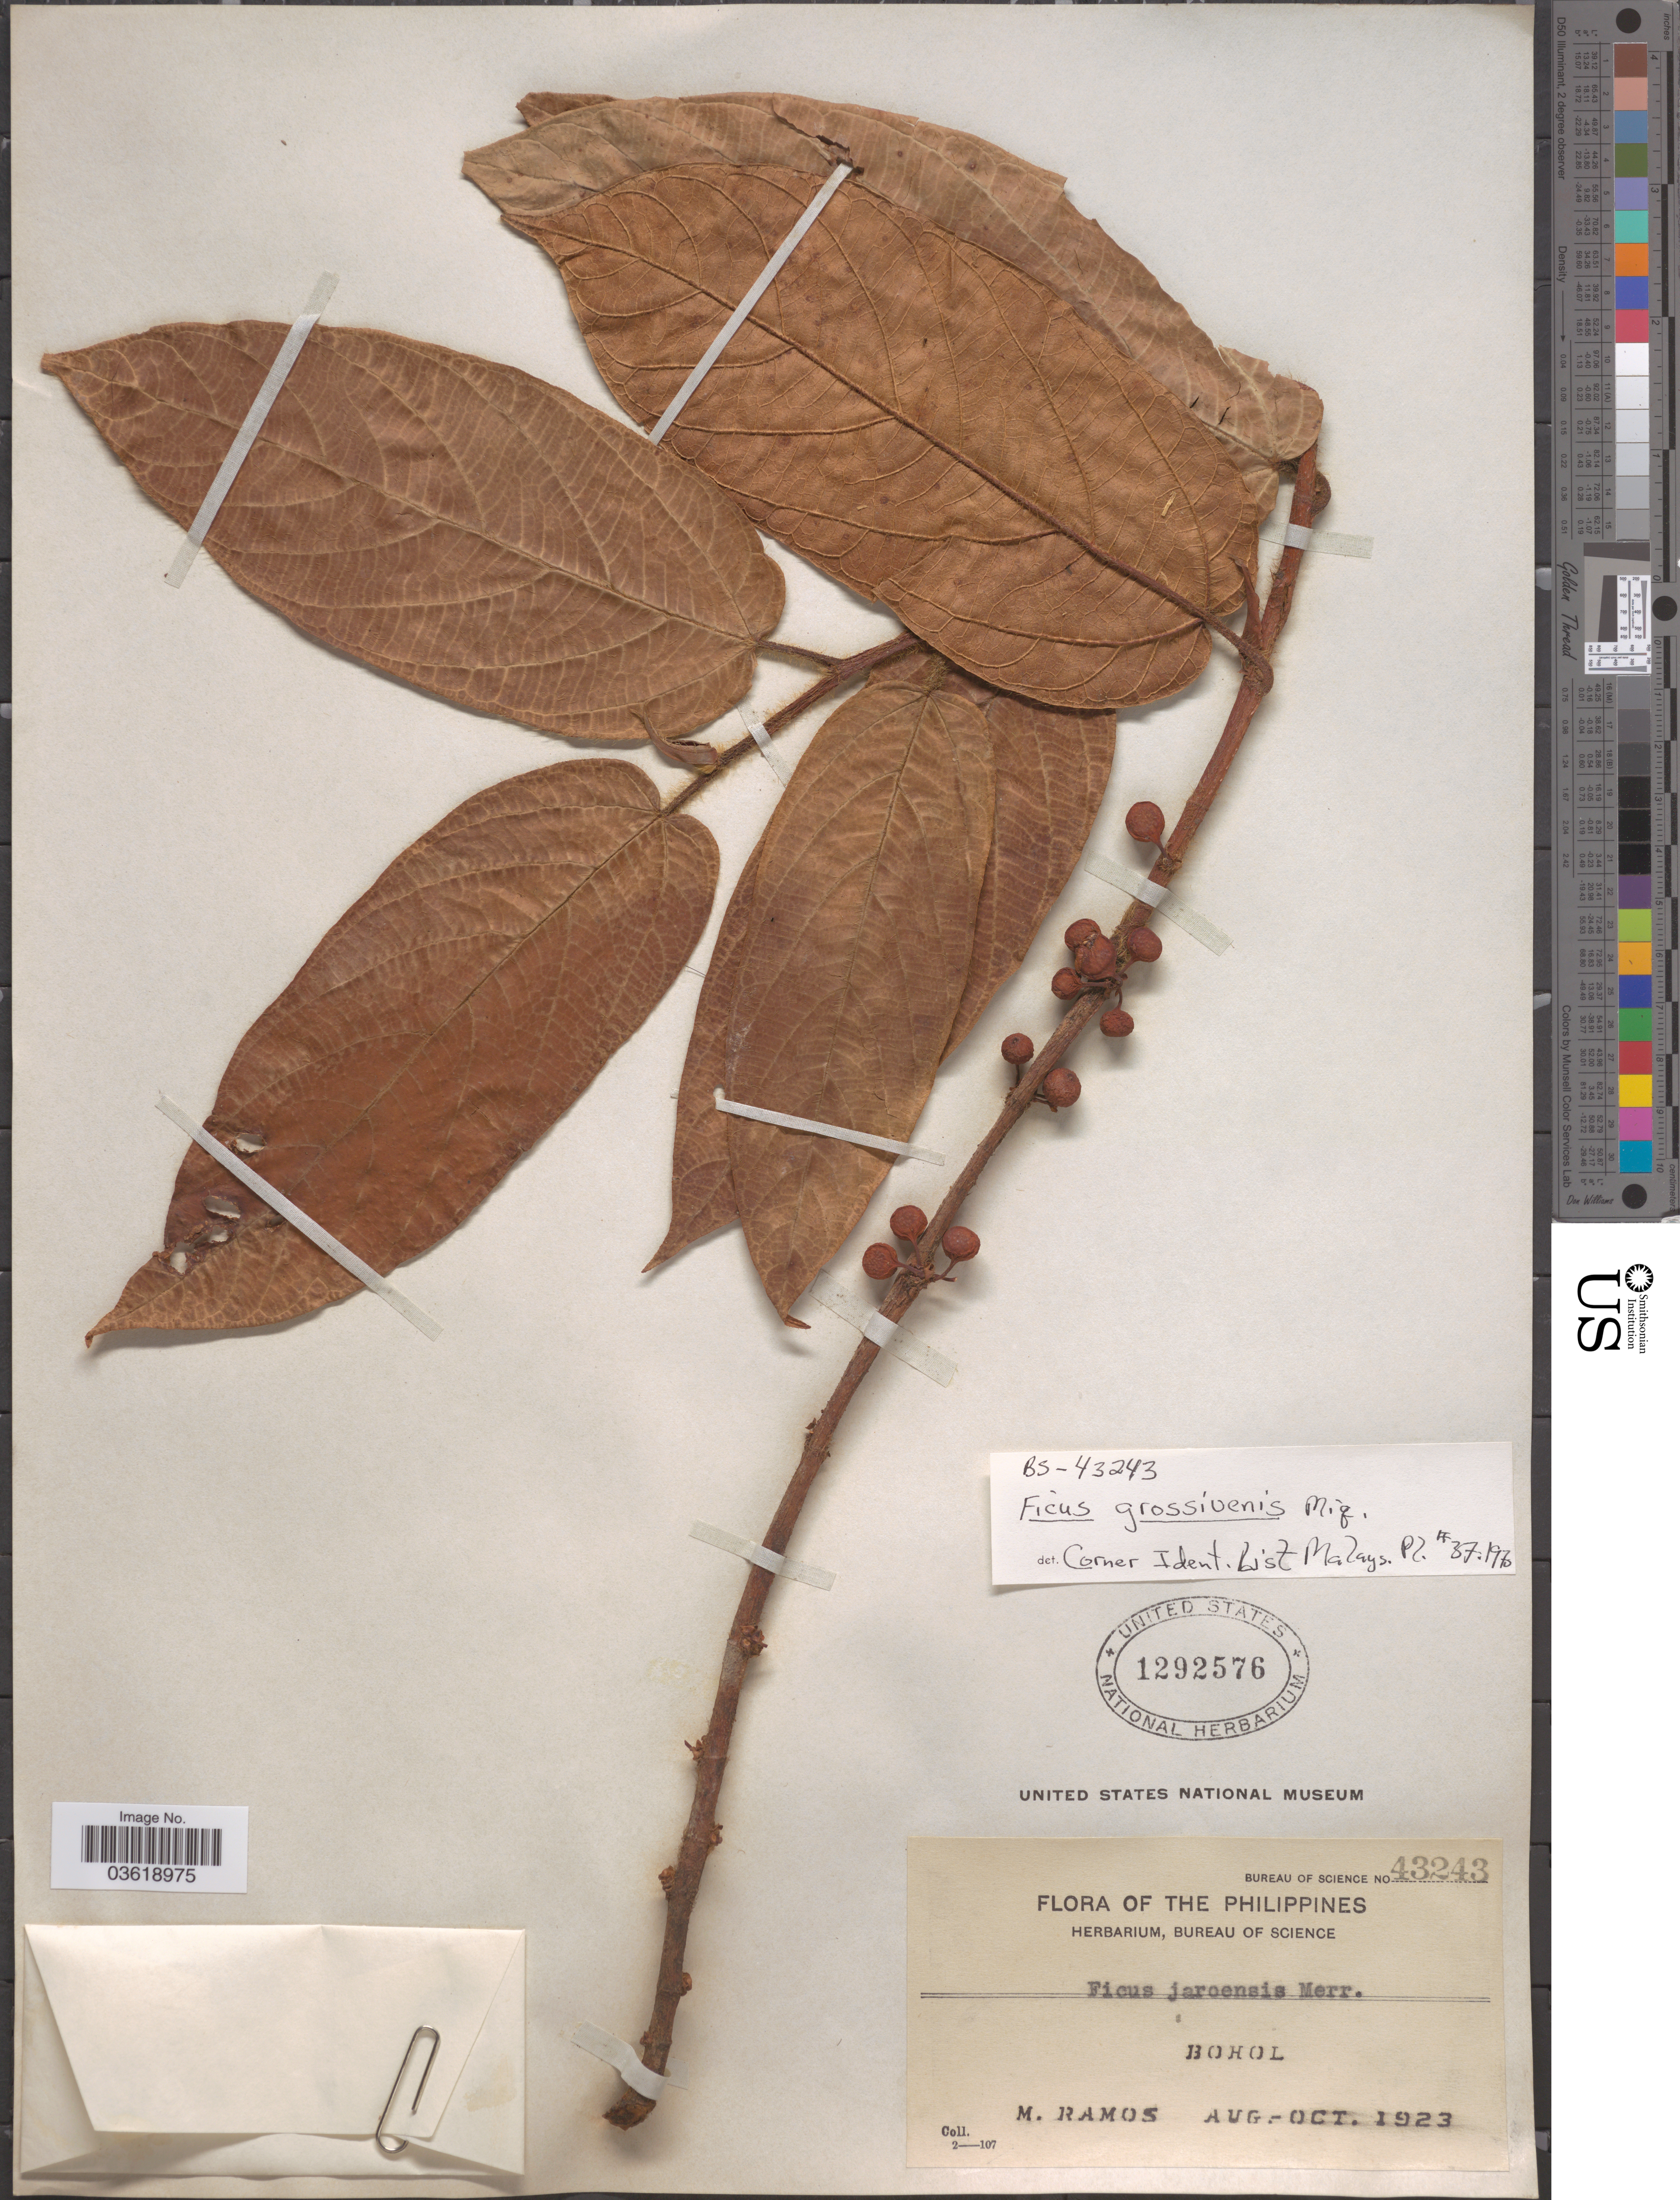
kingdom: Plantae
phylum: Tracheophyta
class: Magnoliopsida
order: Rosales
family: Moraceae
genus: Ficus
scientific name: Ficus grossivenis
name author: Miq.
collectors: M. Ramos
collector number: Bureau of Science 43243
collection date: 1923-08/1923-10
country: Philippines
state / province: Central Visayas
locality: Bohol.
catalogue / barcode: US 1292576